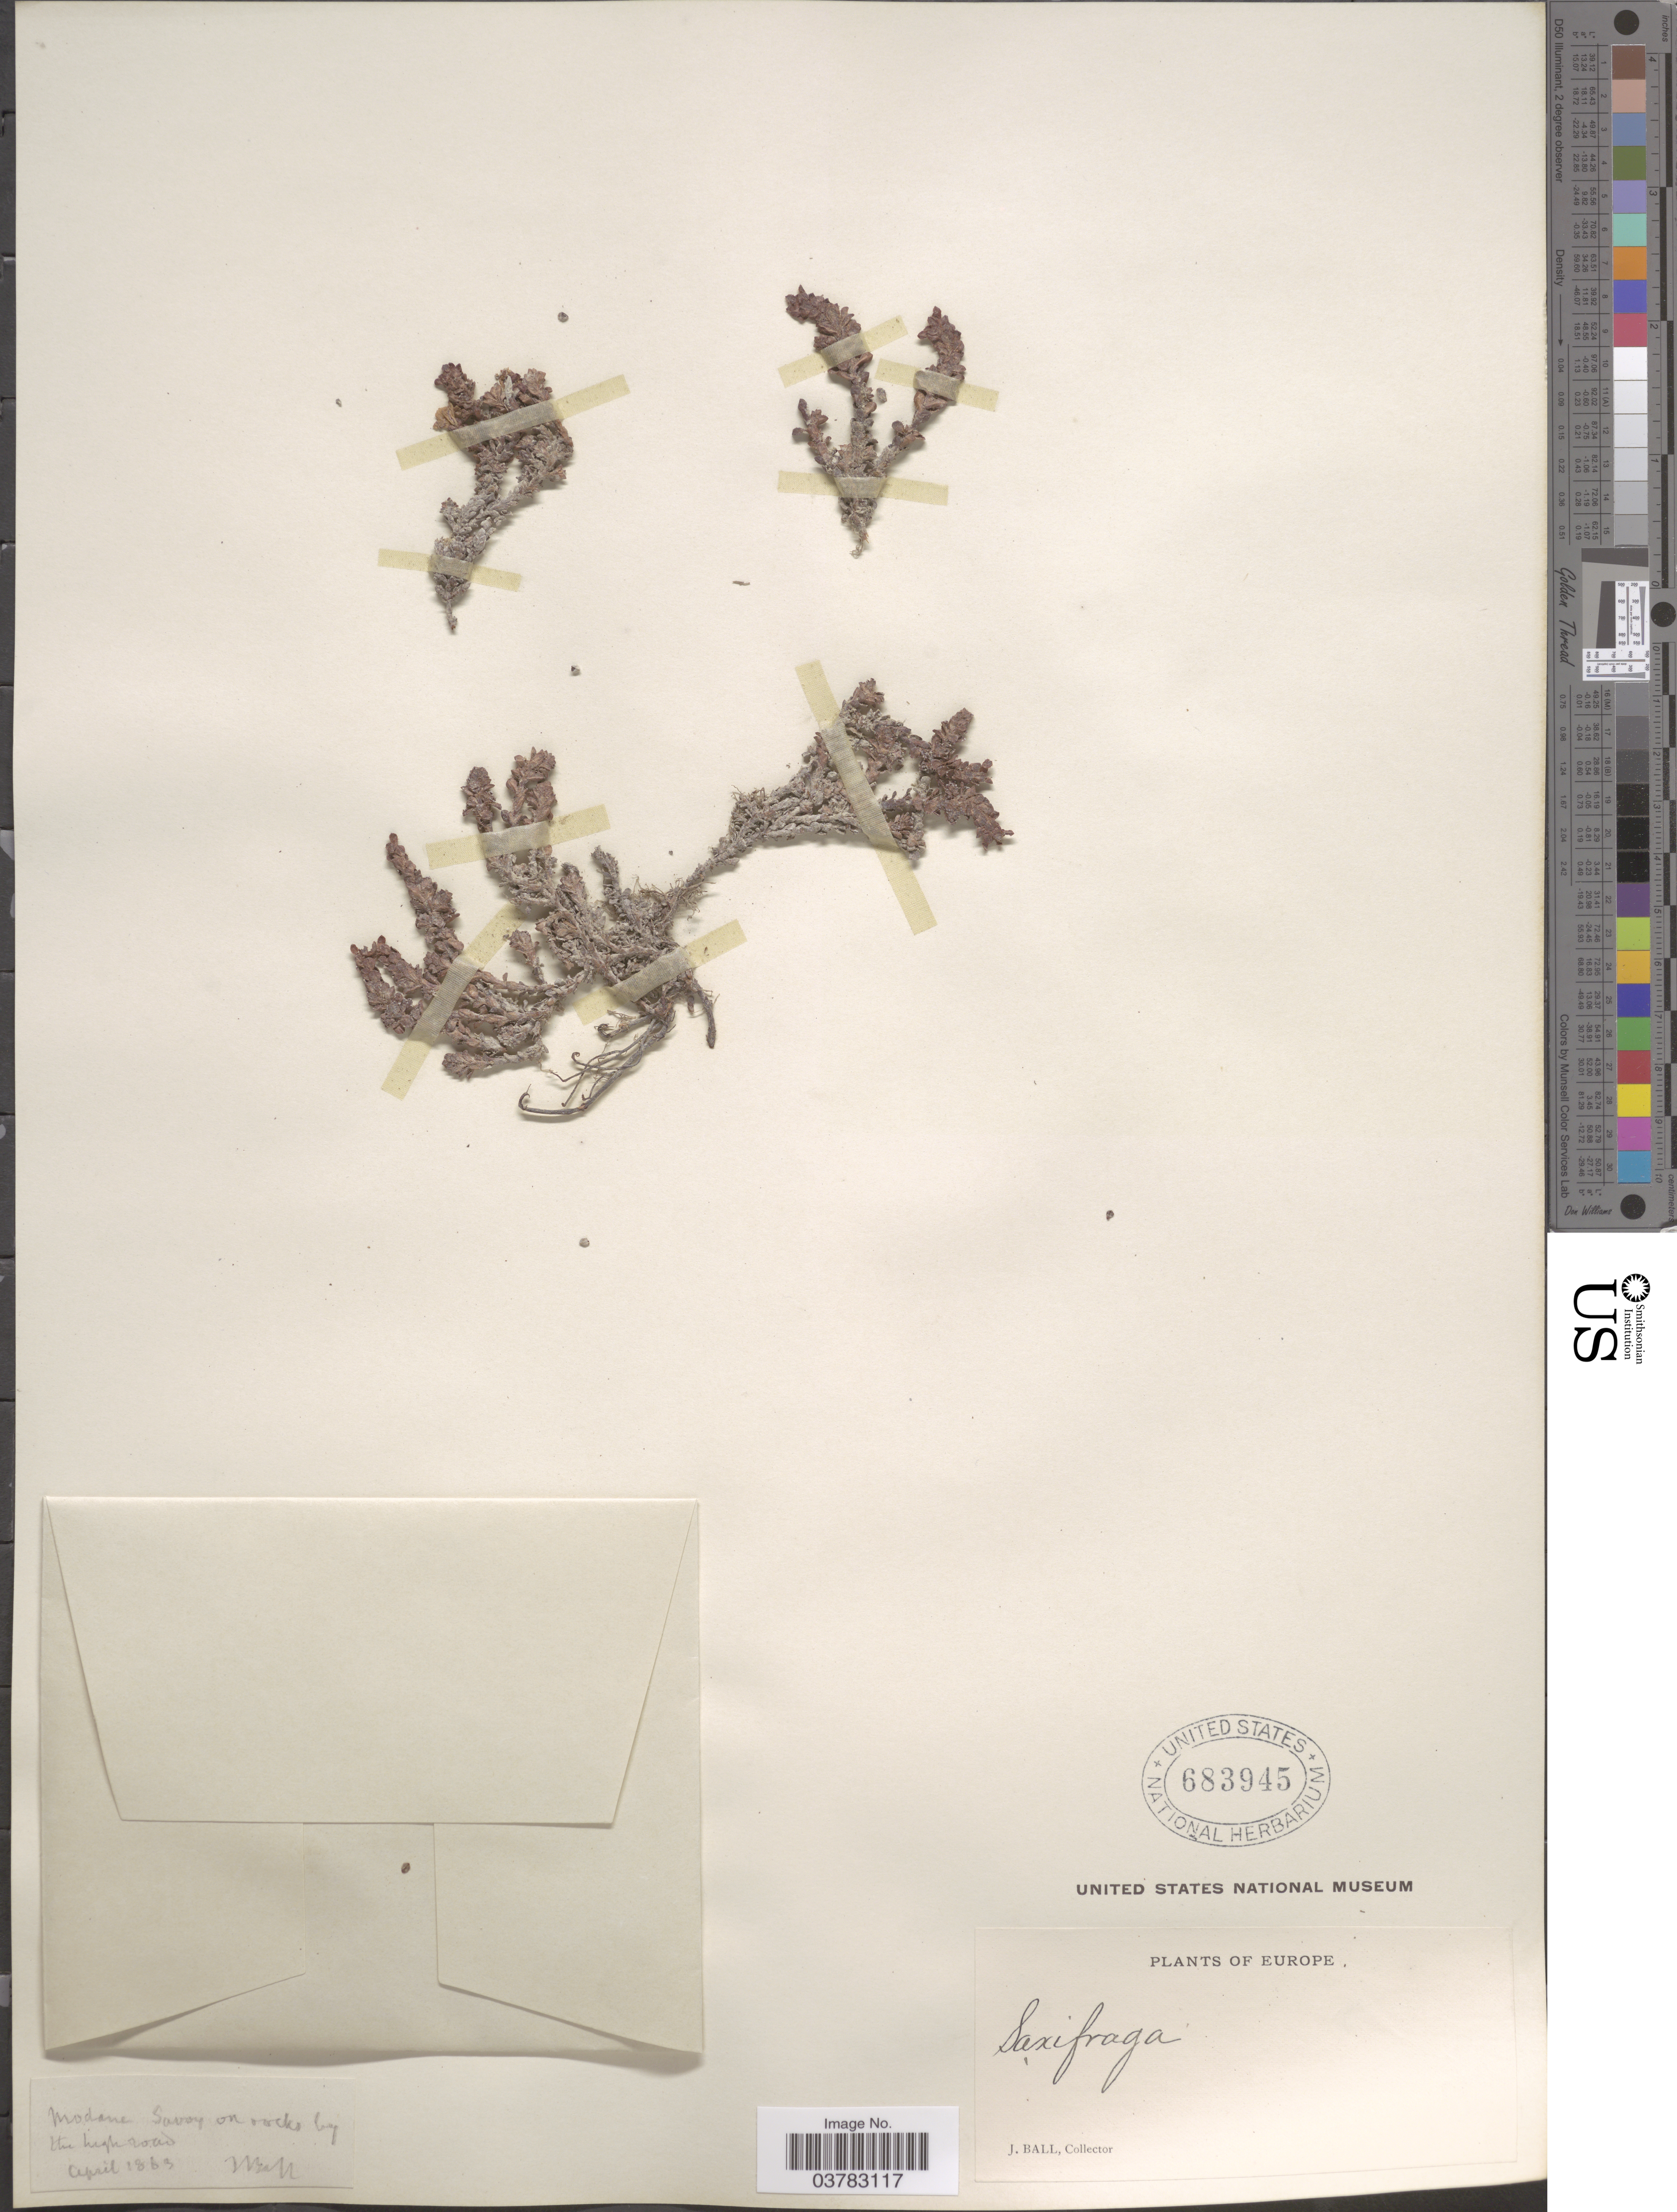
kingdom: Plantae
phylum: Tracheophyta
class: Magnoliopsida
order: Saxifragales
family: Saxifragaceae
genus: Saxifraga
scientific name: Saxifraga sp.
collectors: J. Ball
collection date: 1863-04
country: France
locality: Modane Savoy on rocks by the high road. Europe.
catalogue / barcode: US 683945